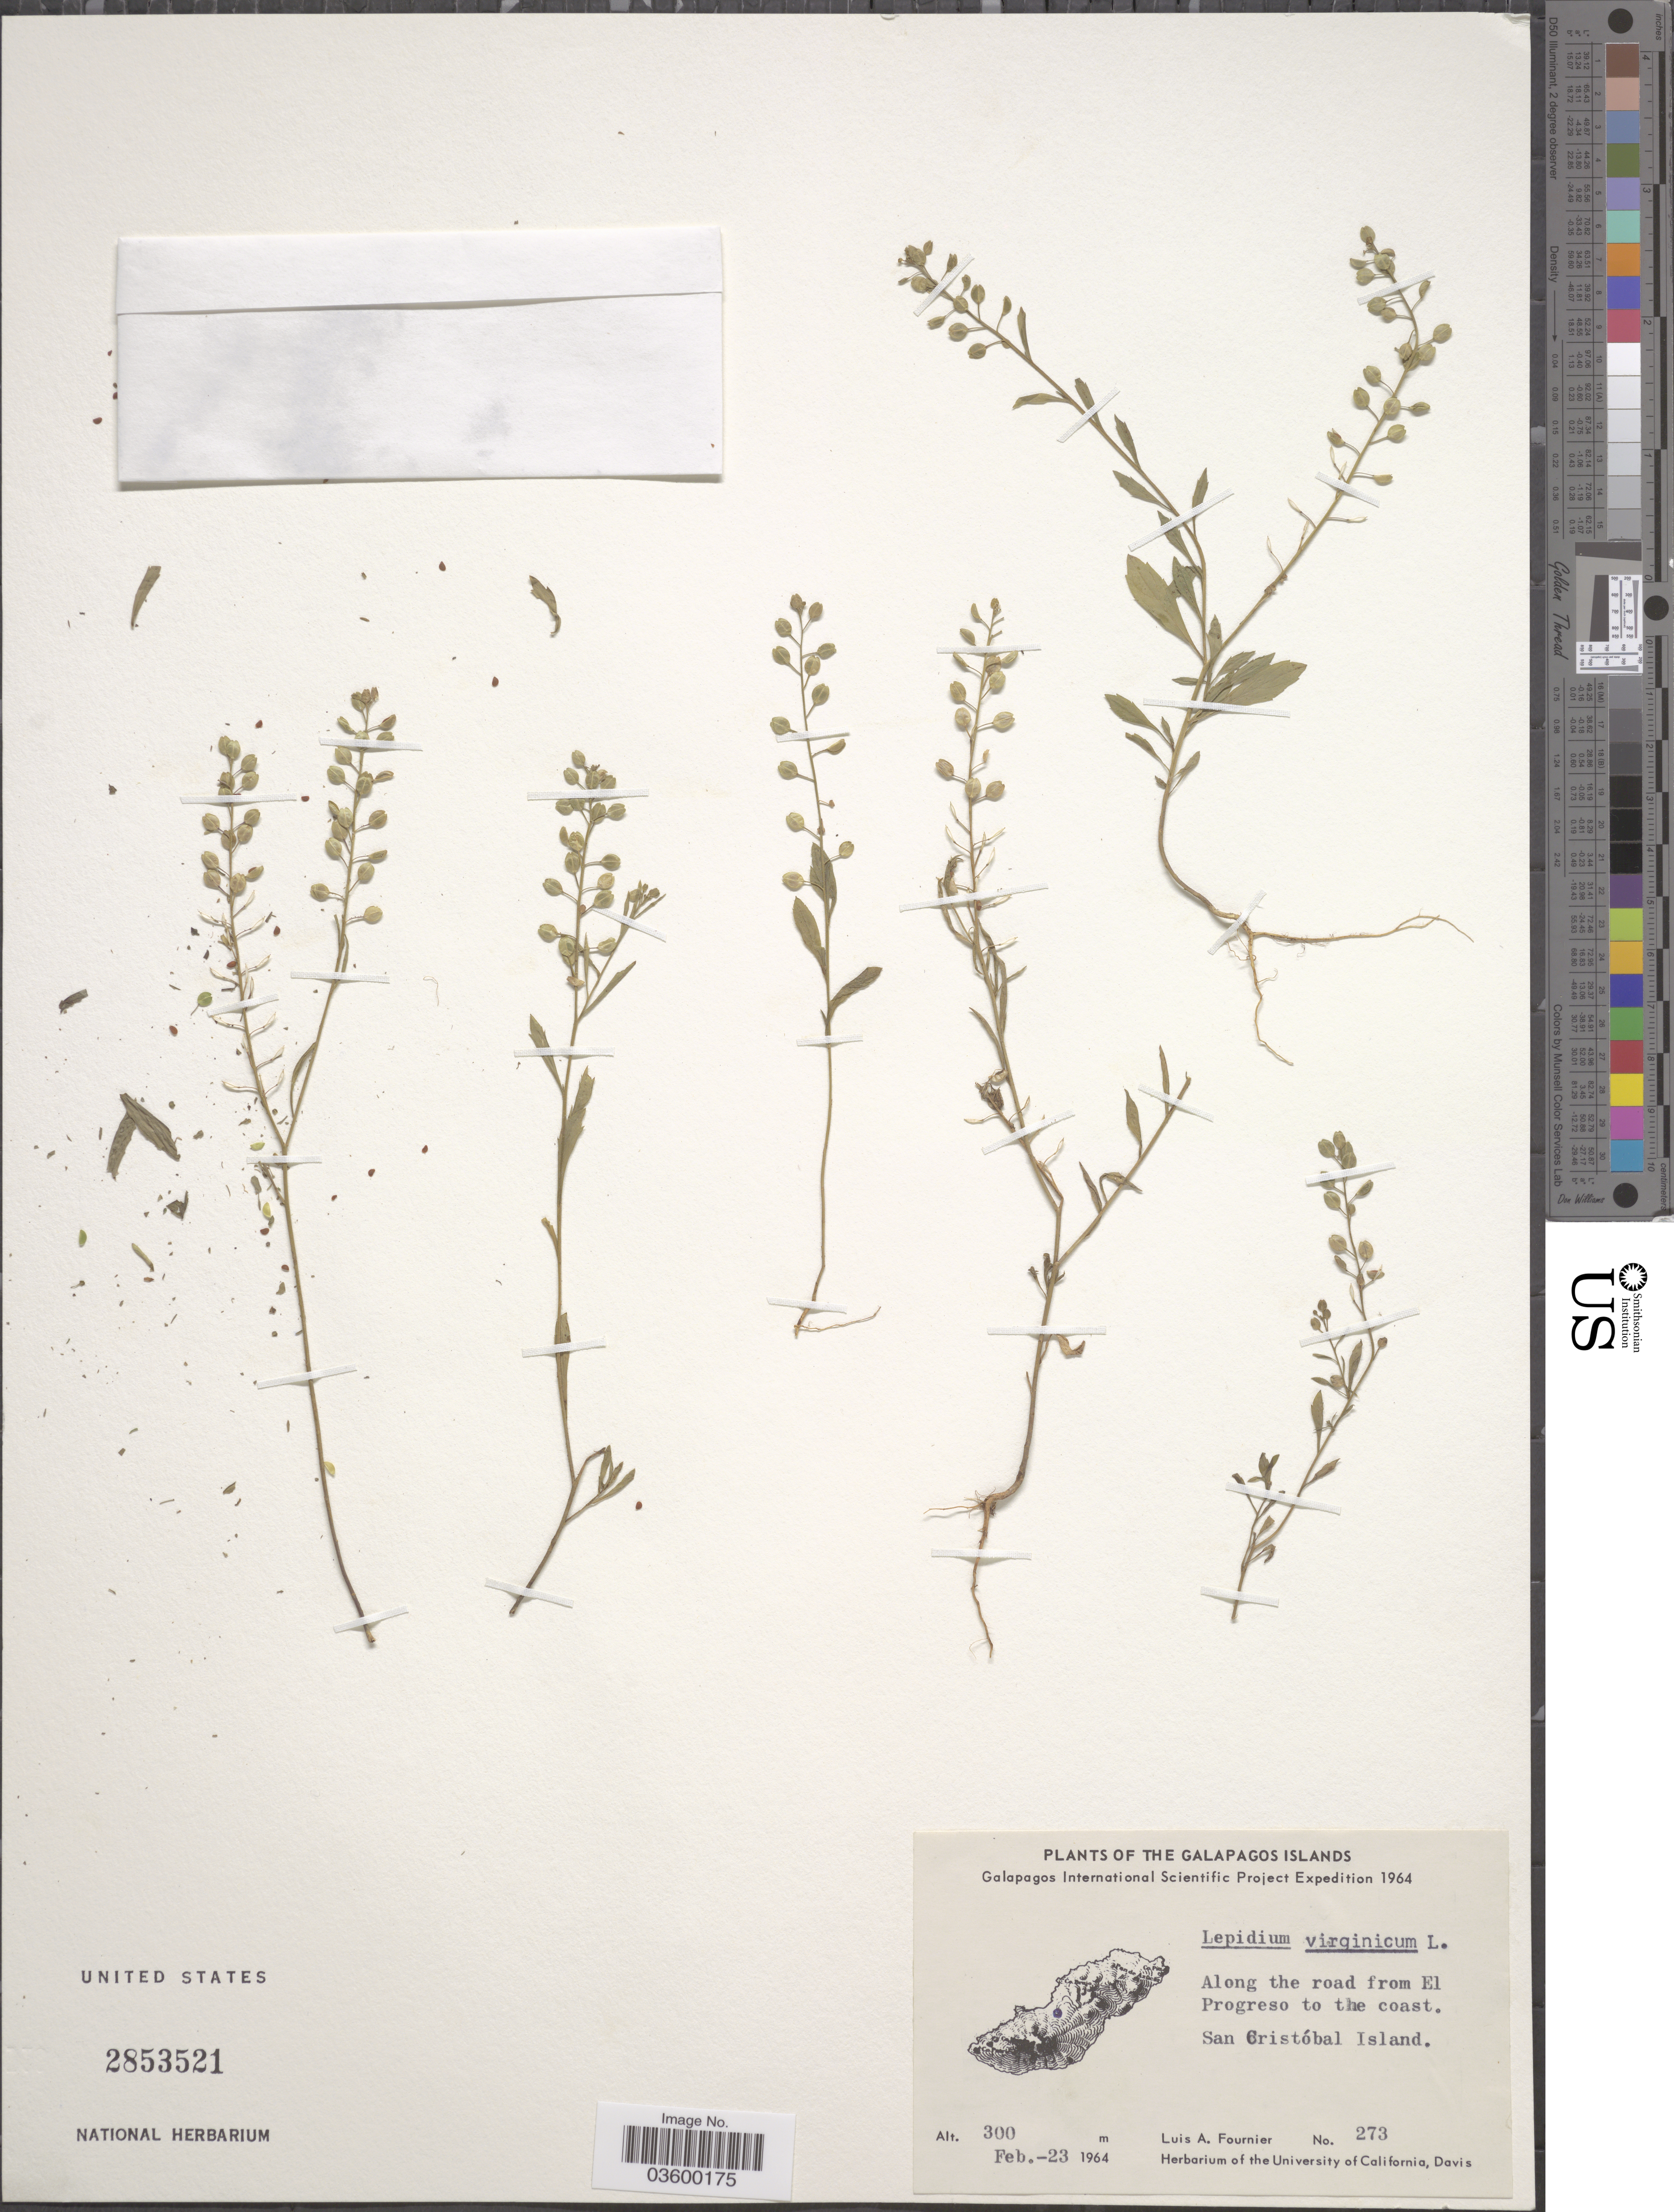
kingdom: Plantae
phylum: Tracheophyta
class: Magnoliopsida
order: Brassicales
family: Brassicaceae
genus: Lepidium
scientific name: Lepidium virginicum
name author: L.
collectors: L. A. Fournier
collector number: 273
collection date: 1964-02-23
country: Ecuador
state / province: Colón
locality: The Galapagos Islands. Along the road from El Progreso to the coast. San Cristóbal Island.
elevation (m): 300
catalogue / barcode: US 2853521